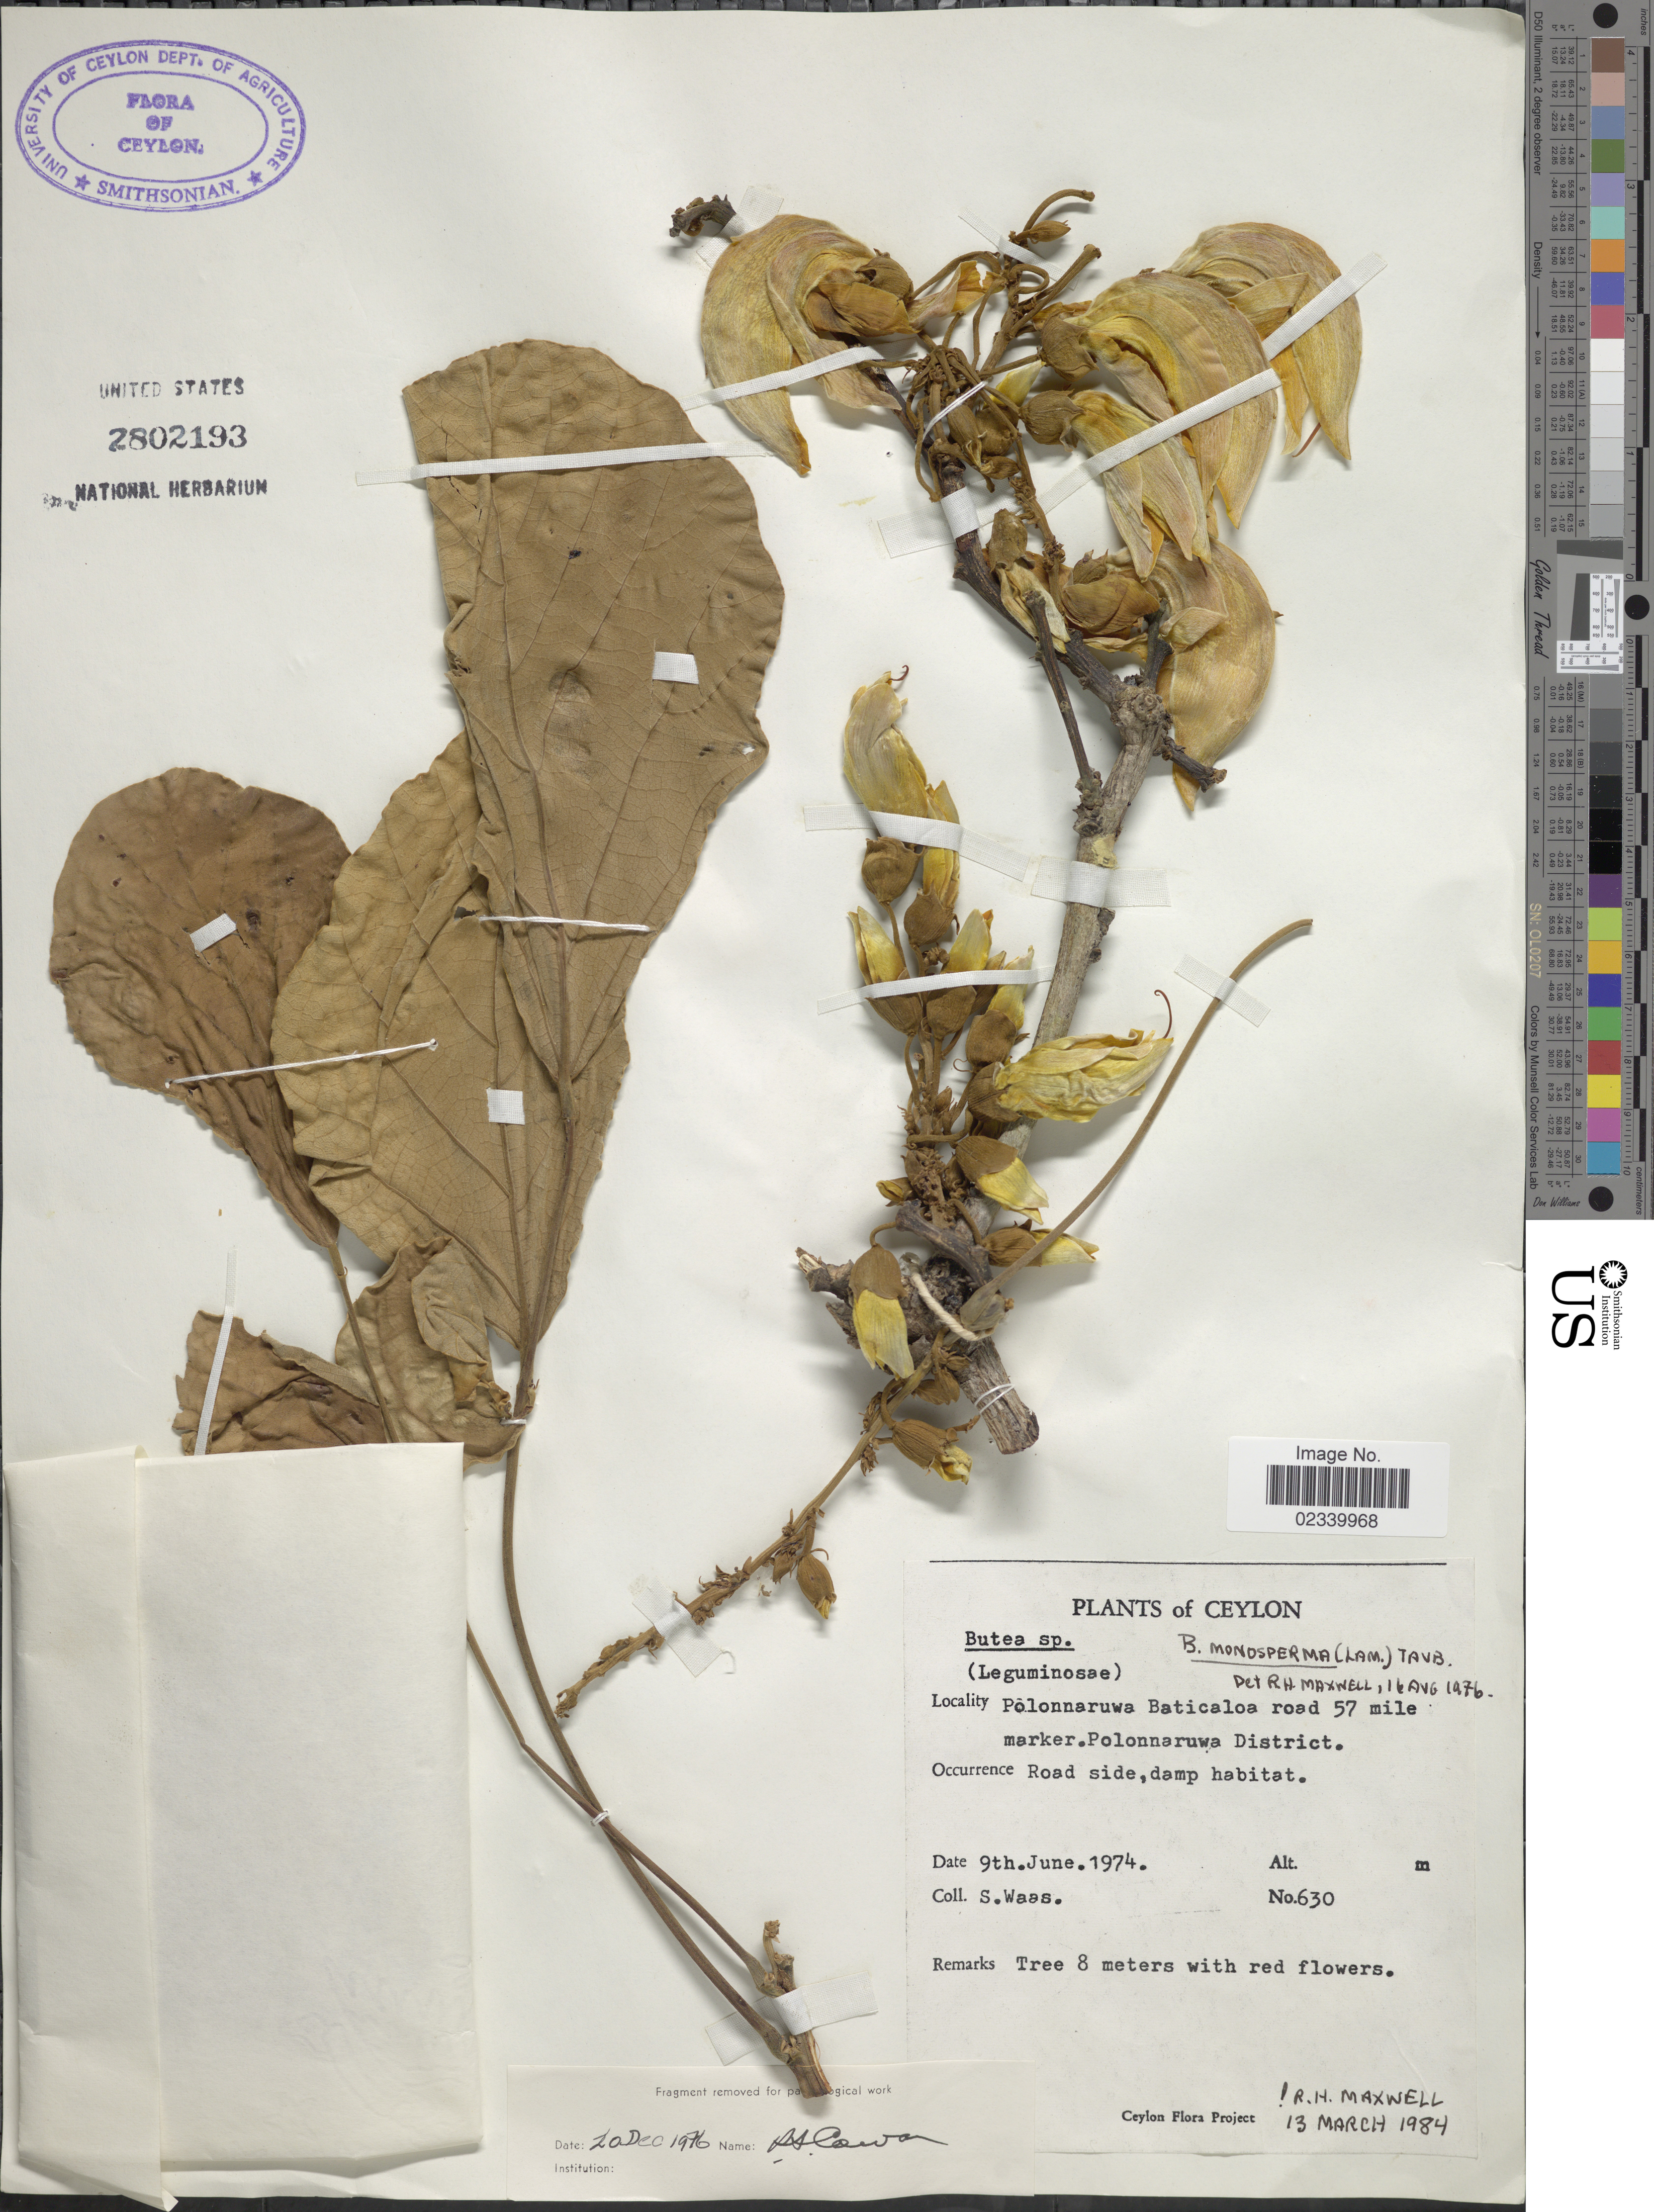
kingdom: Plantae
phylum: Tracheophyta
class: Magnoliopsida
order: Fabales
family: Fabaceae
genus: Butea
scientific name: Butea monosperma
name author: (Lam.) Taub.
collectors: S. Waas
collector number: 630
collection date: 1974-06-09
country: Sri Lanka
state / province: North Central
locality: Polonnaruwa Baticaloa road 57 mile marker. Polonnaruwa District, Road side.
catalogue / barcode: US 2802193